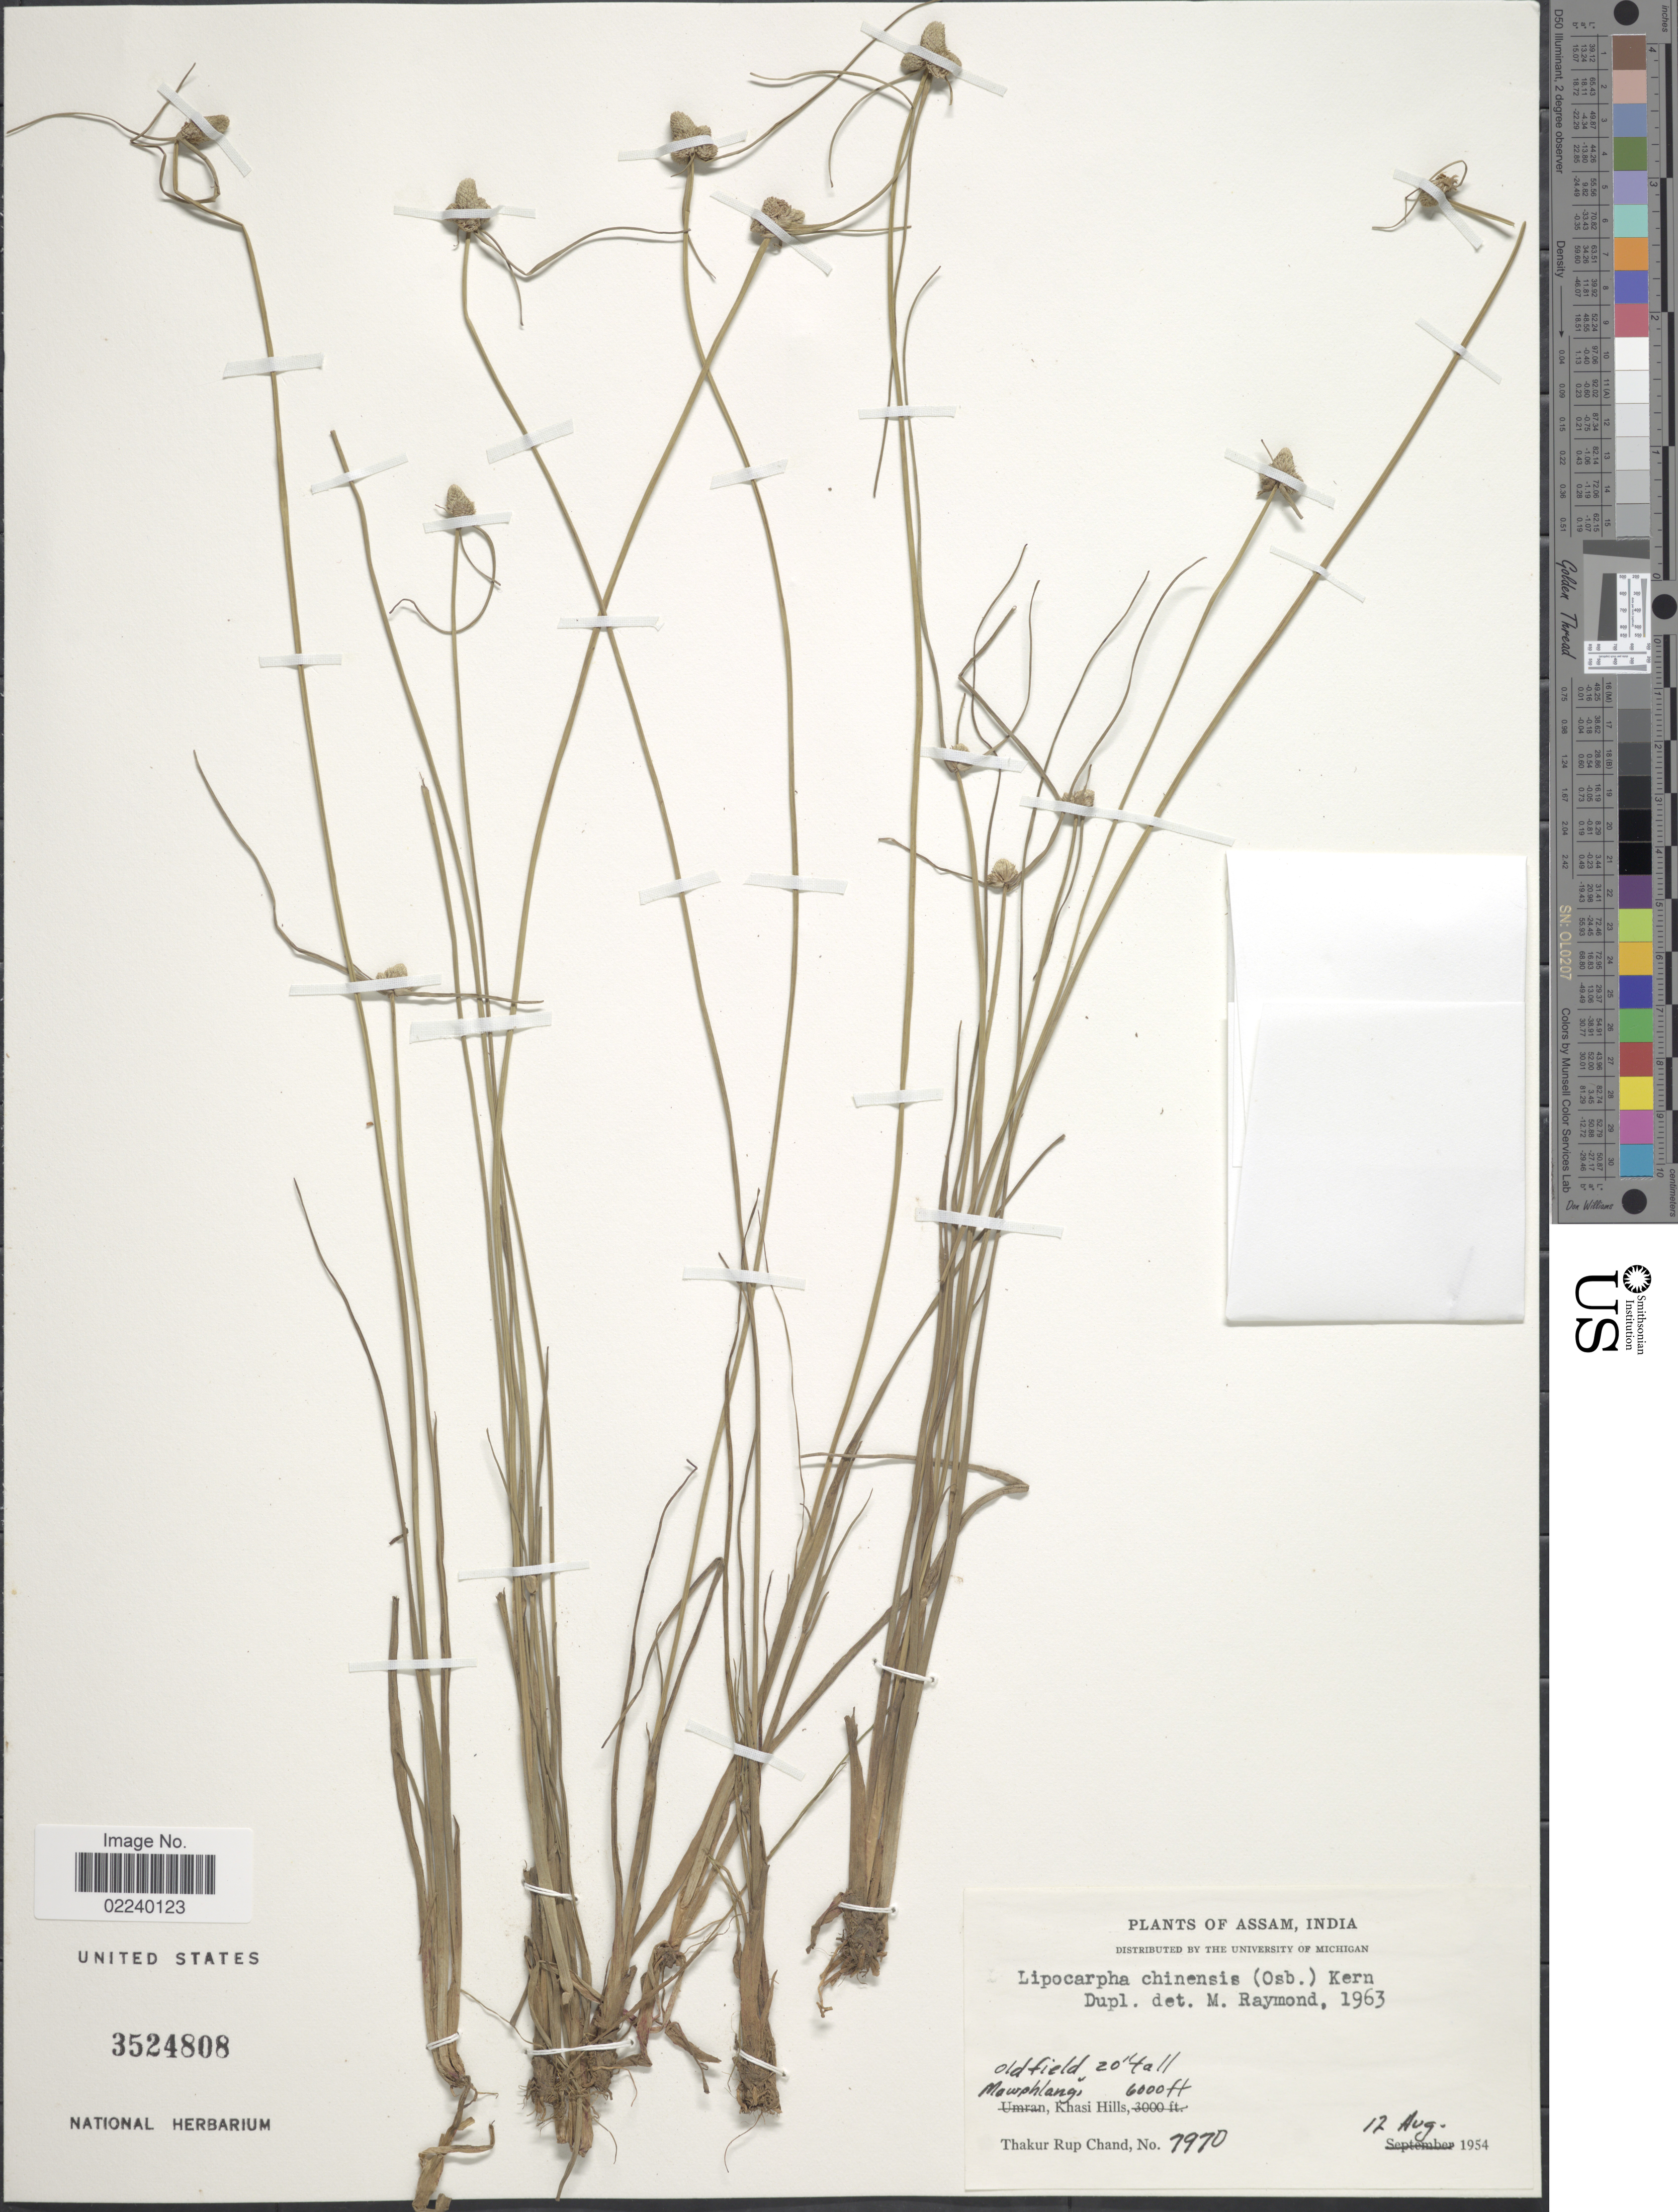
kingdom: Plantae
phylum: Tracheophyta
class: Liliopsida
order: Poales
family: Cyperaceae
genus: Cyperus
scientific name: Cyperus albescens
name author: (Steud.) Larridon & Govaerts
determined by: Strong, M. T., (US), Smithsonian Institution - National Museum of Natural History (UNITED STATES)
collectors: T. R. Chand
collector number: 7970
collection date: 1954-08-12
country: India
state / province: Meghalaya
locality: Mawphlang, Khasi Hills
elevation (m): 1829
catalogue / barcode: US 3524808